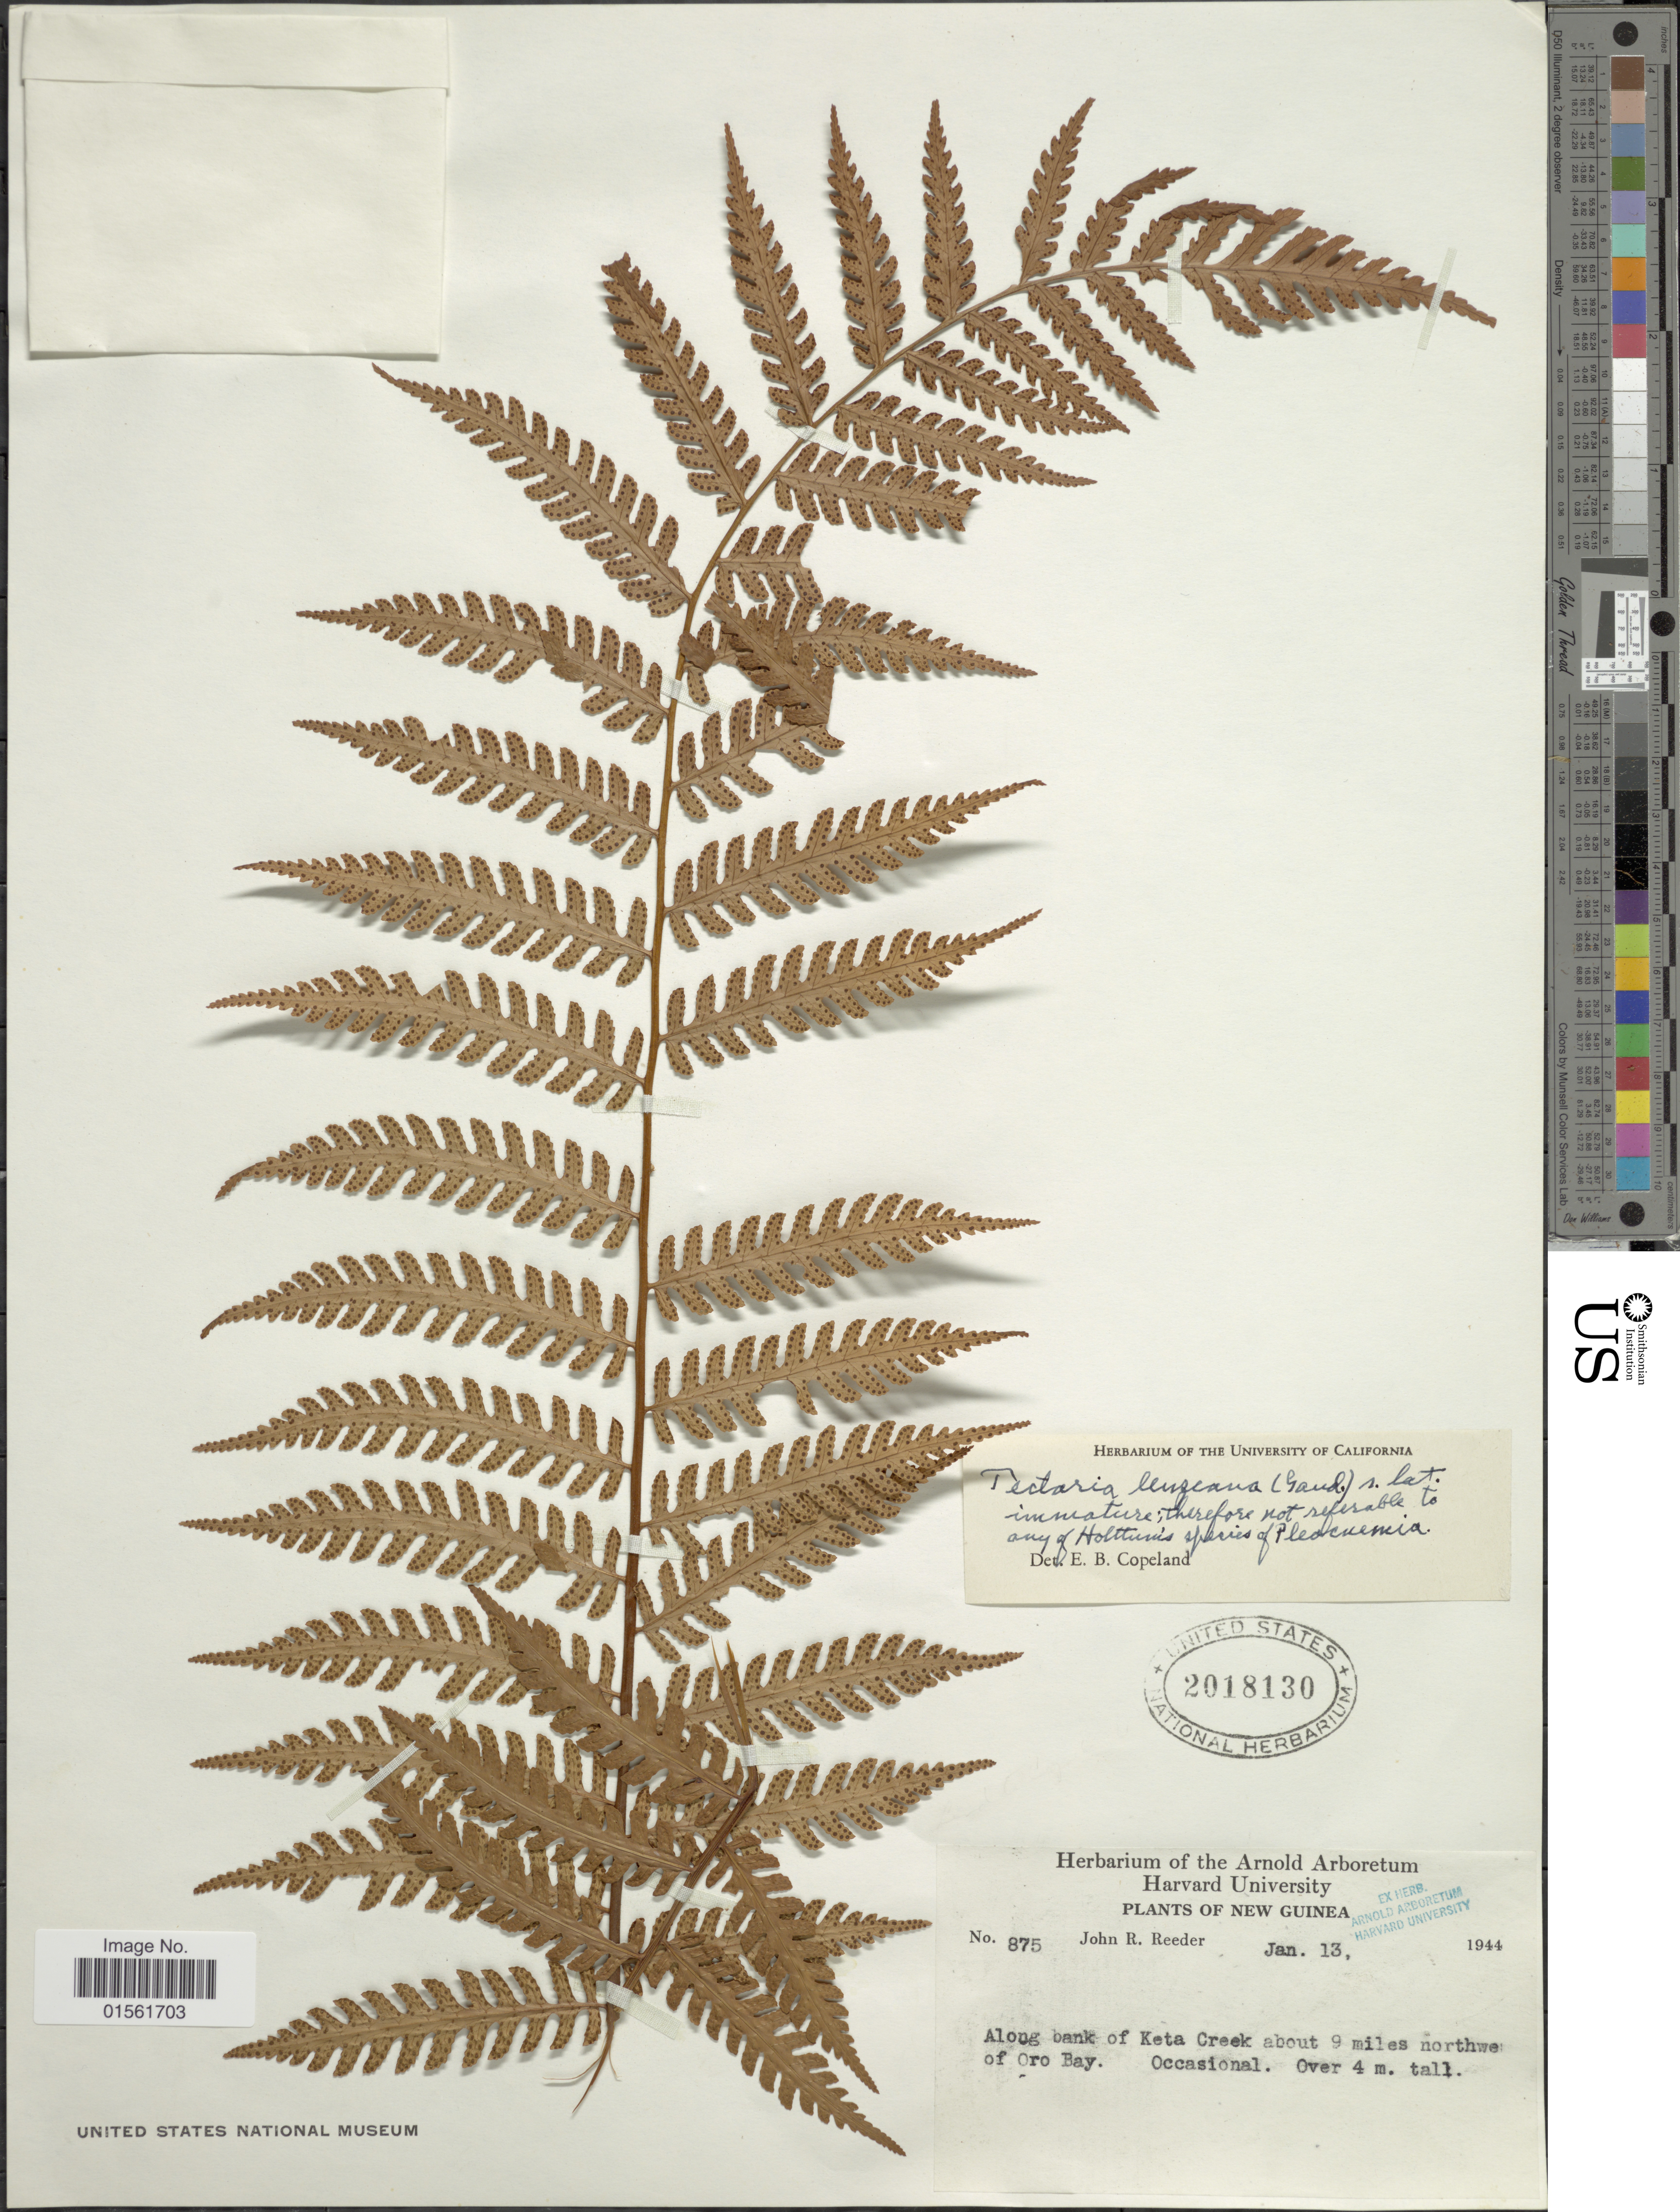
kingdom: Plantae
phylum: Tracheophyta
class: Polypodiopsida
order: Polypodiales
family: Dryopteridaceae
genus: Pleocnemia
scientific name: Pleocnemia leuzeana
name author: (Gaudich.) C. Presl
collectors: J. R. Reeder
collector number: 875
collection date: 1944-01-13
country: Papua New Guinea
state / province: Northern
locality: New Guinea. Along bank of Keta Creek about 9 miles northwe of Oro Bay.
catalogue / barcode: US 2018130